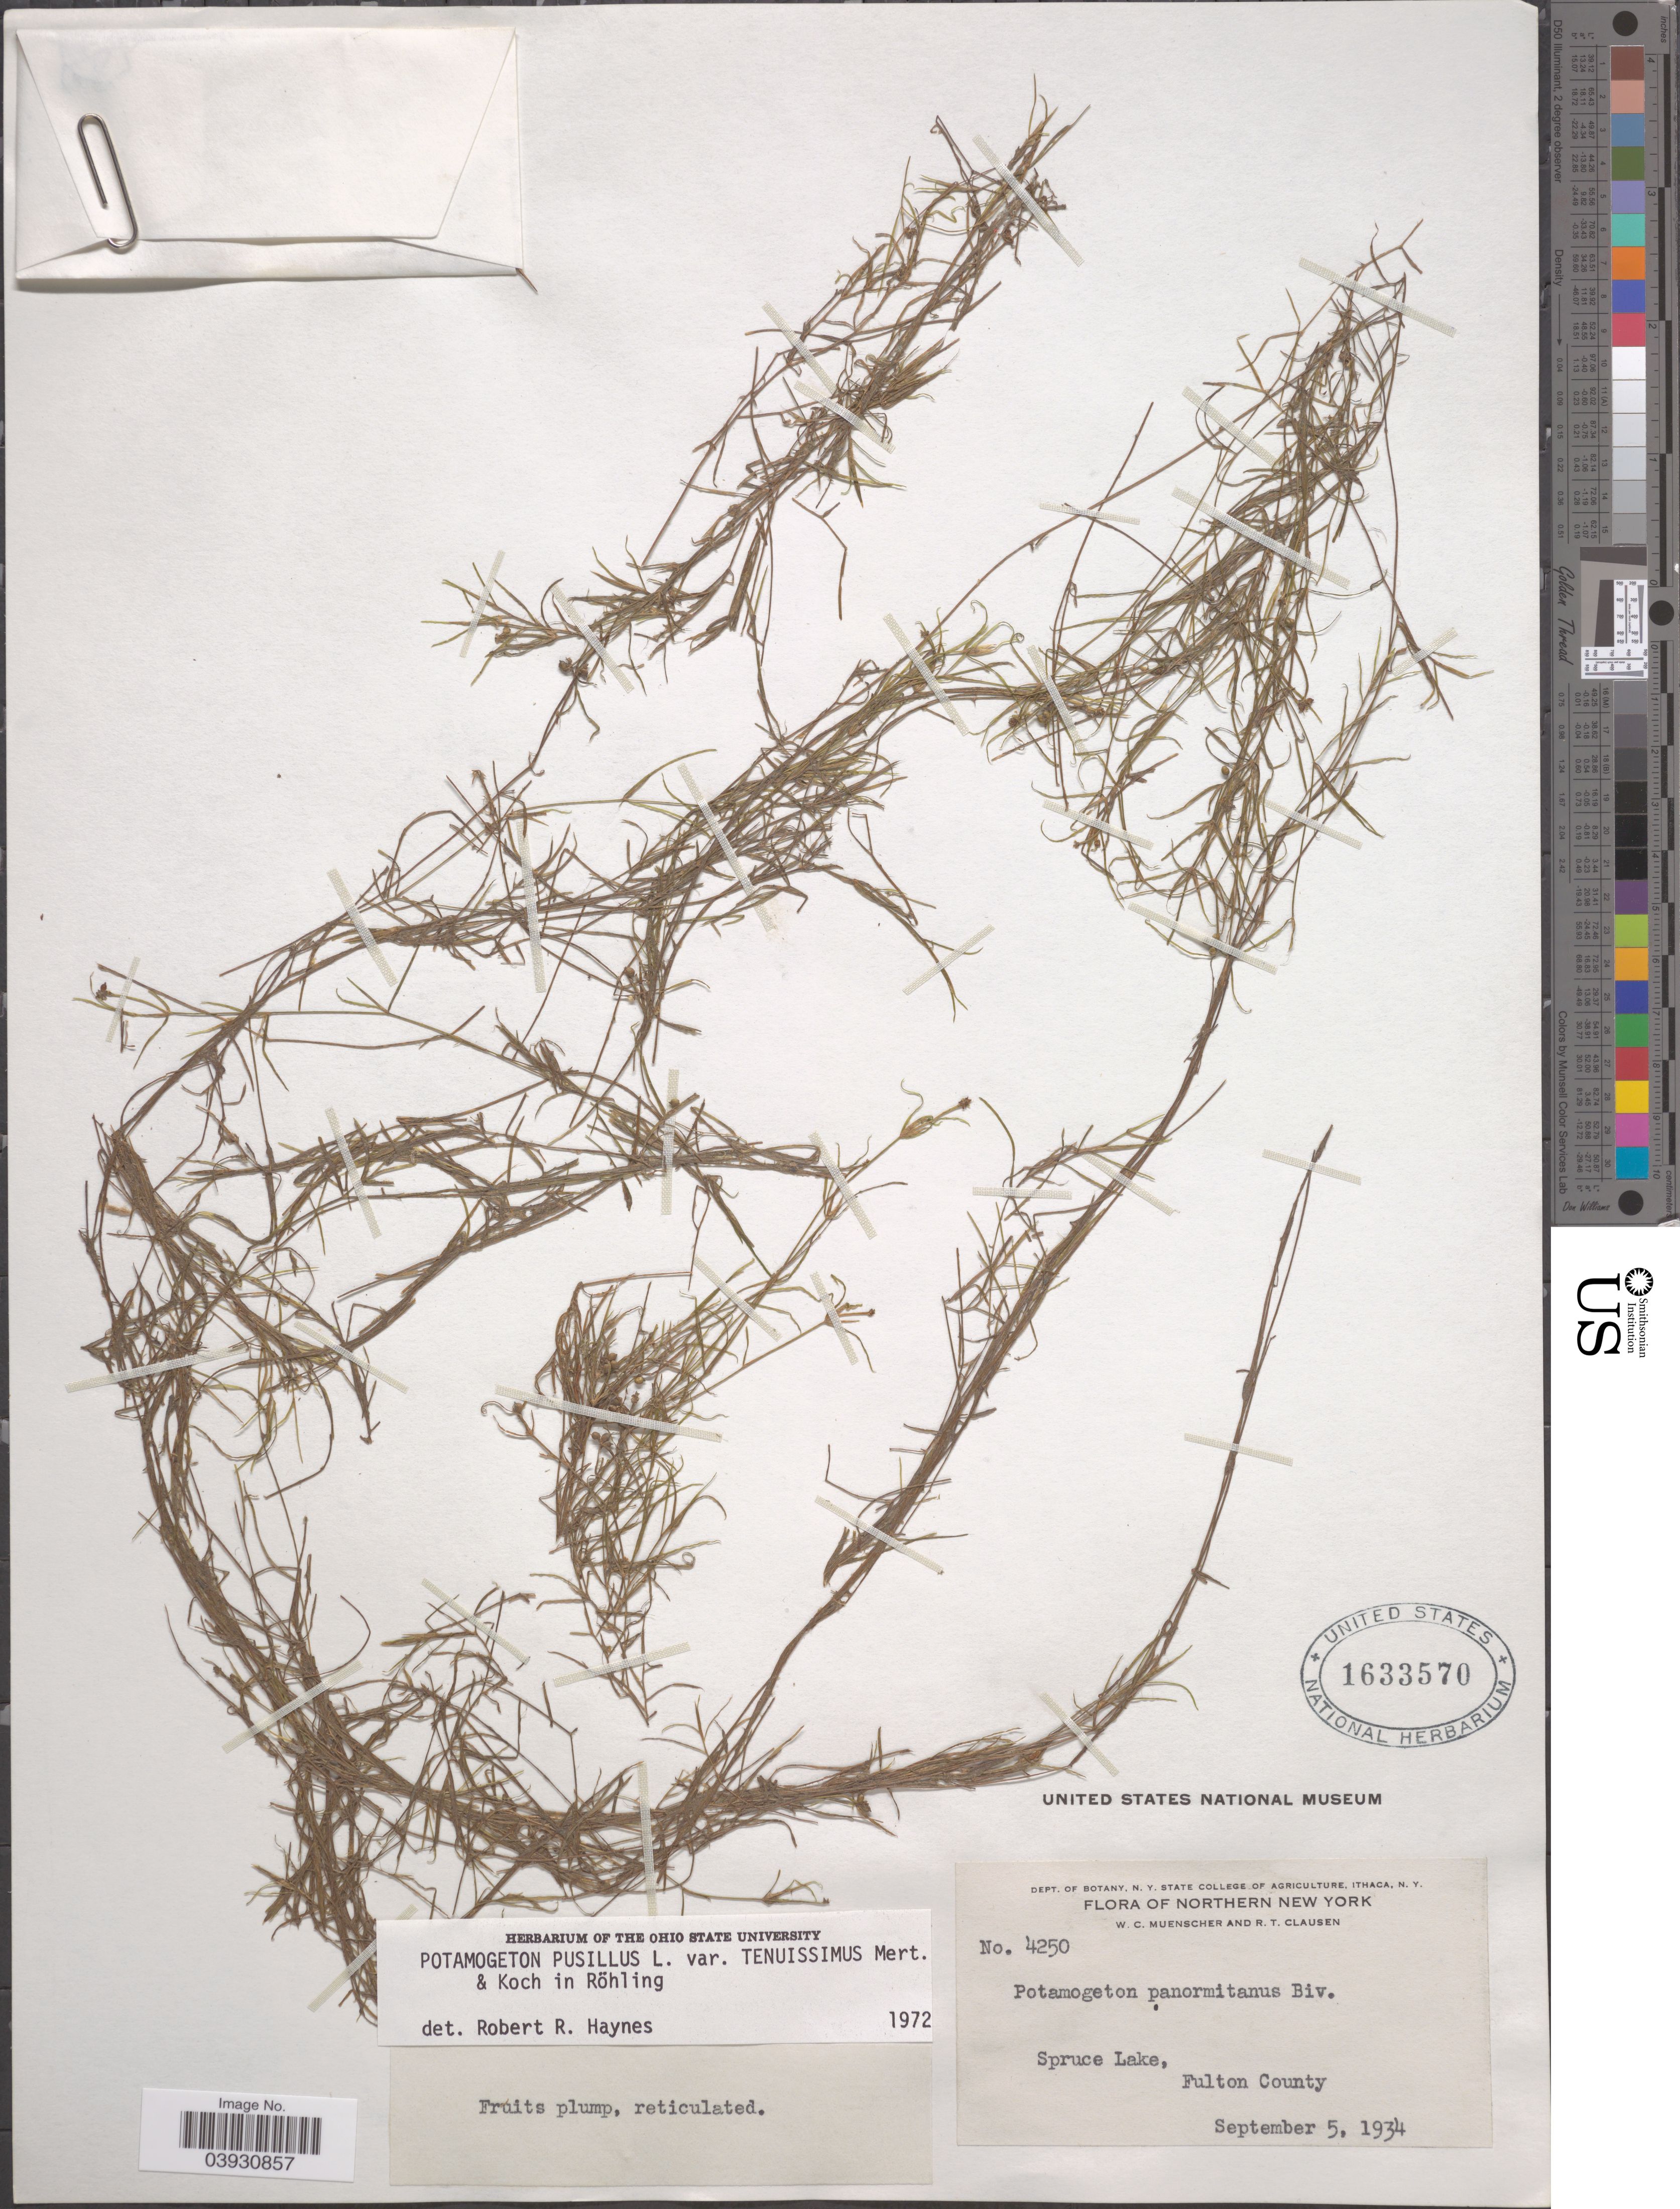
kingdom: Plantae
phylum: Tracheophyta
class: Liliopsida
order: Alismatales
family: Potamogetonaceae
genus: Potamogeton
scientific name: Potamogeton pusillus subsp. tenuissimus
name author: Mert. & W.D.J. Koch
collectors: W. Muenscher & R. T. Clausen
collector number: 4250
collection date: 1934-09-05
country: United States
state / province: New York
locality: Northern New York. Spruce Lake, Fulton County.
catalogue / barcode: US 1633570